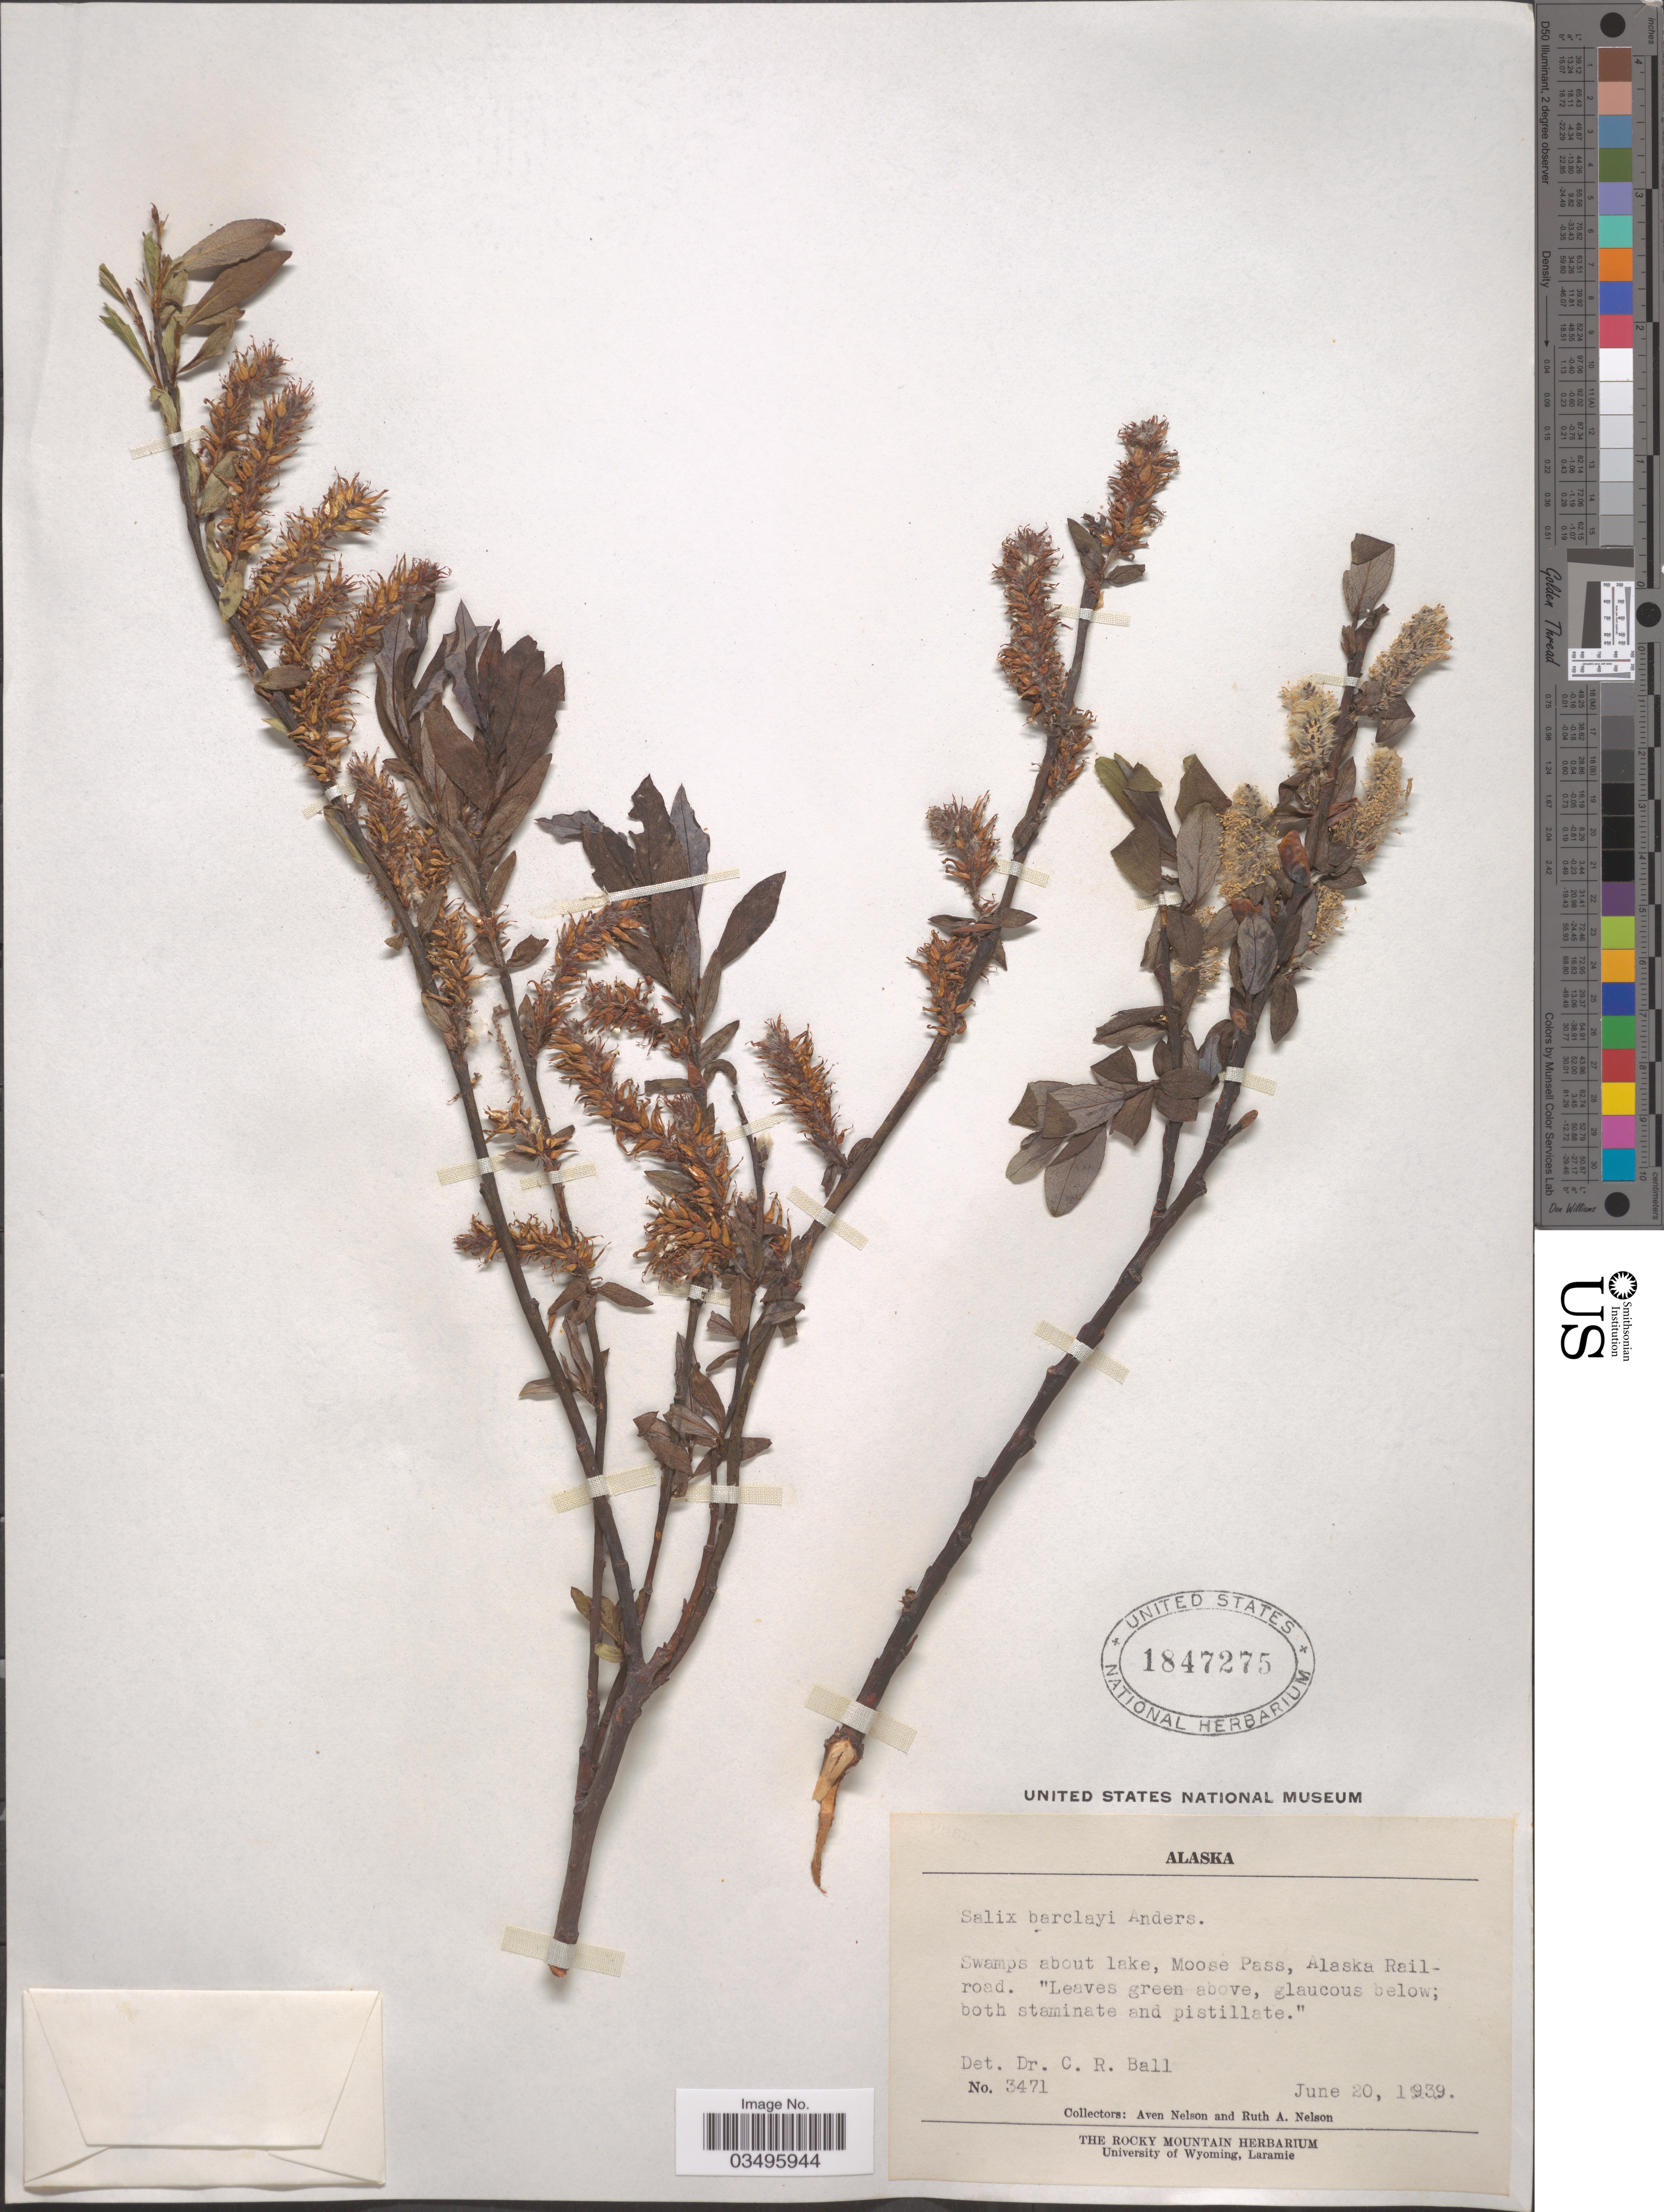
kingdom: Plantae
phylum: Tracheophyta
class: Magnoliopsida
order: Malpighiales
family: Salicaceae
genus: Salix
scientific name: Salix barclayi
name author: Andersson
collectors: A. Nelson & R. A. Nelson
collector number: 3471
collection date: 1939-06-20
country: United States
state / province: Alaska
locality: Swamps about lake, Moose Pass, Alaska Railroad.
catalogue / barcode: US 1847275